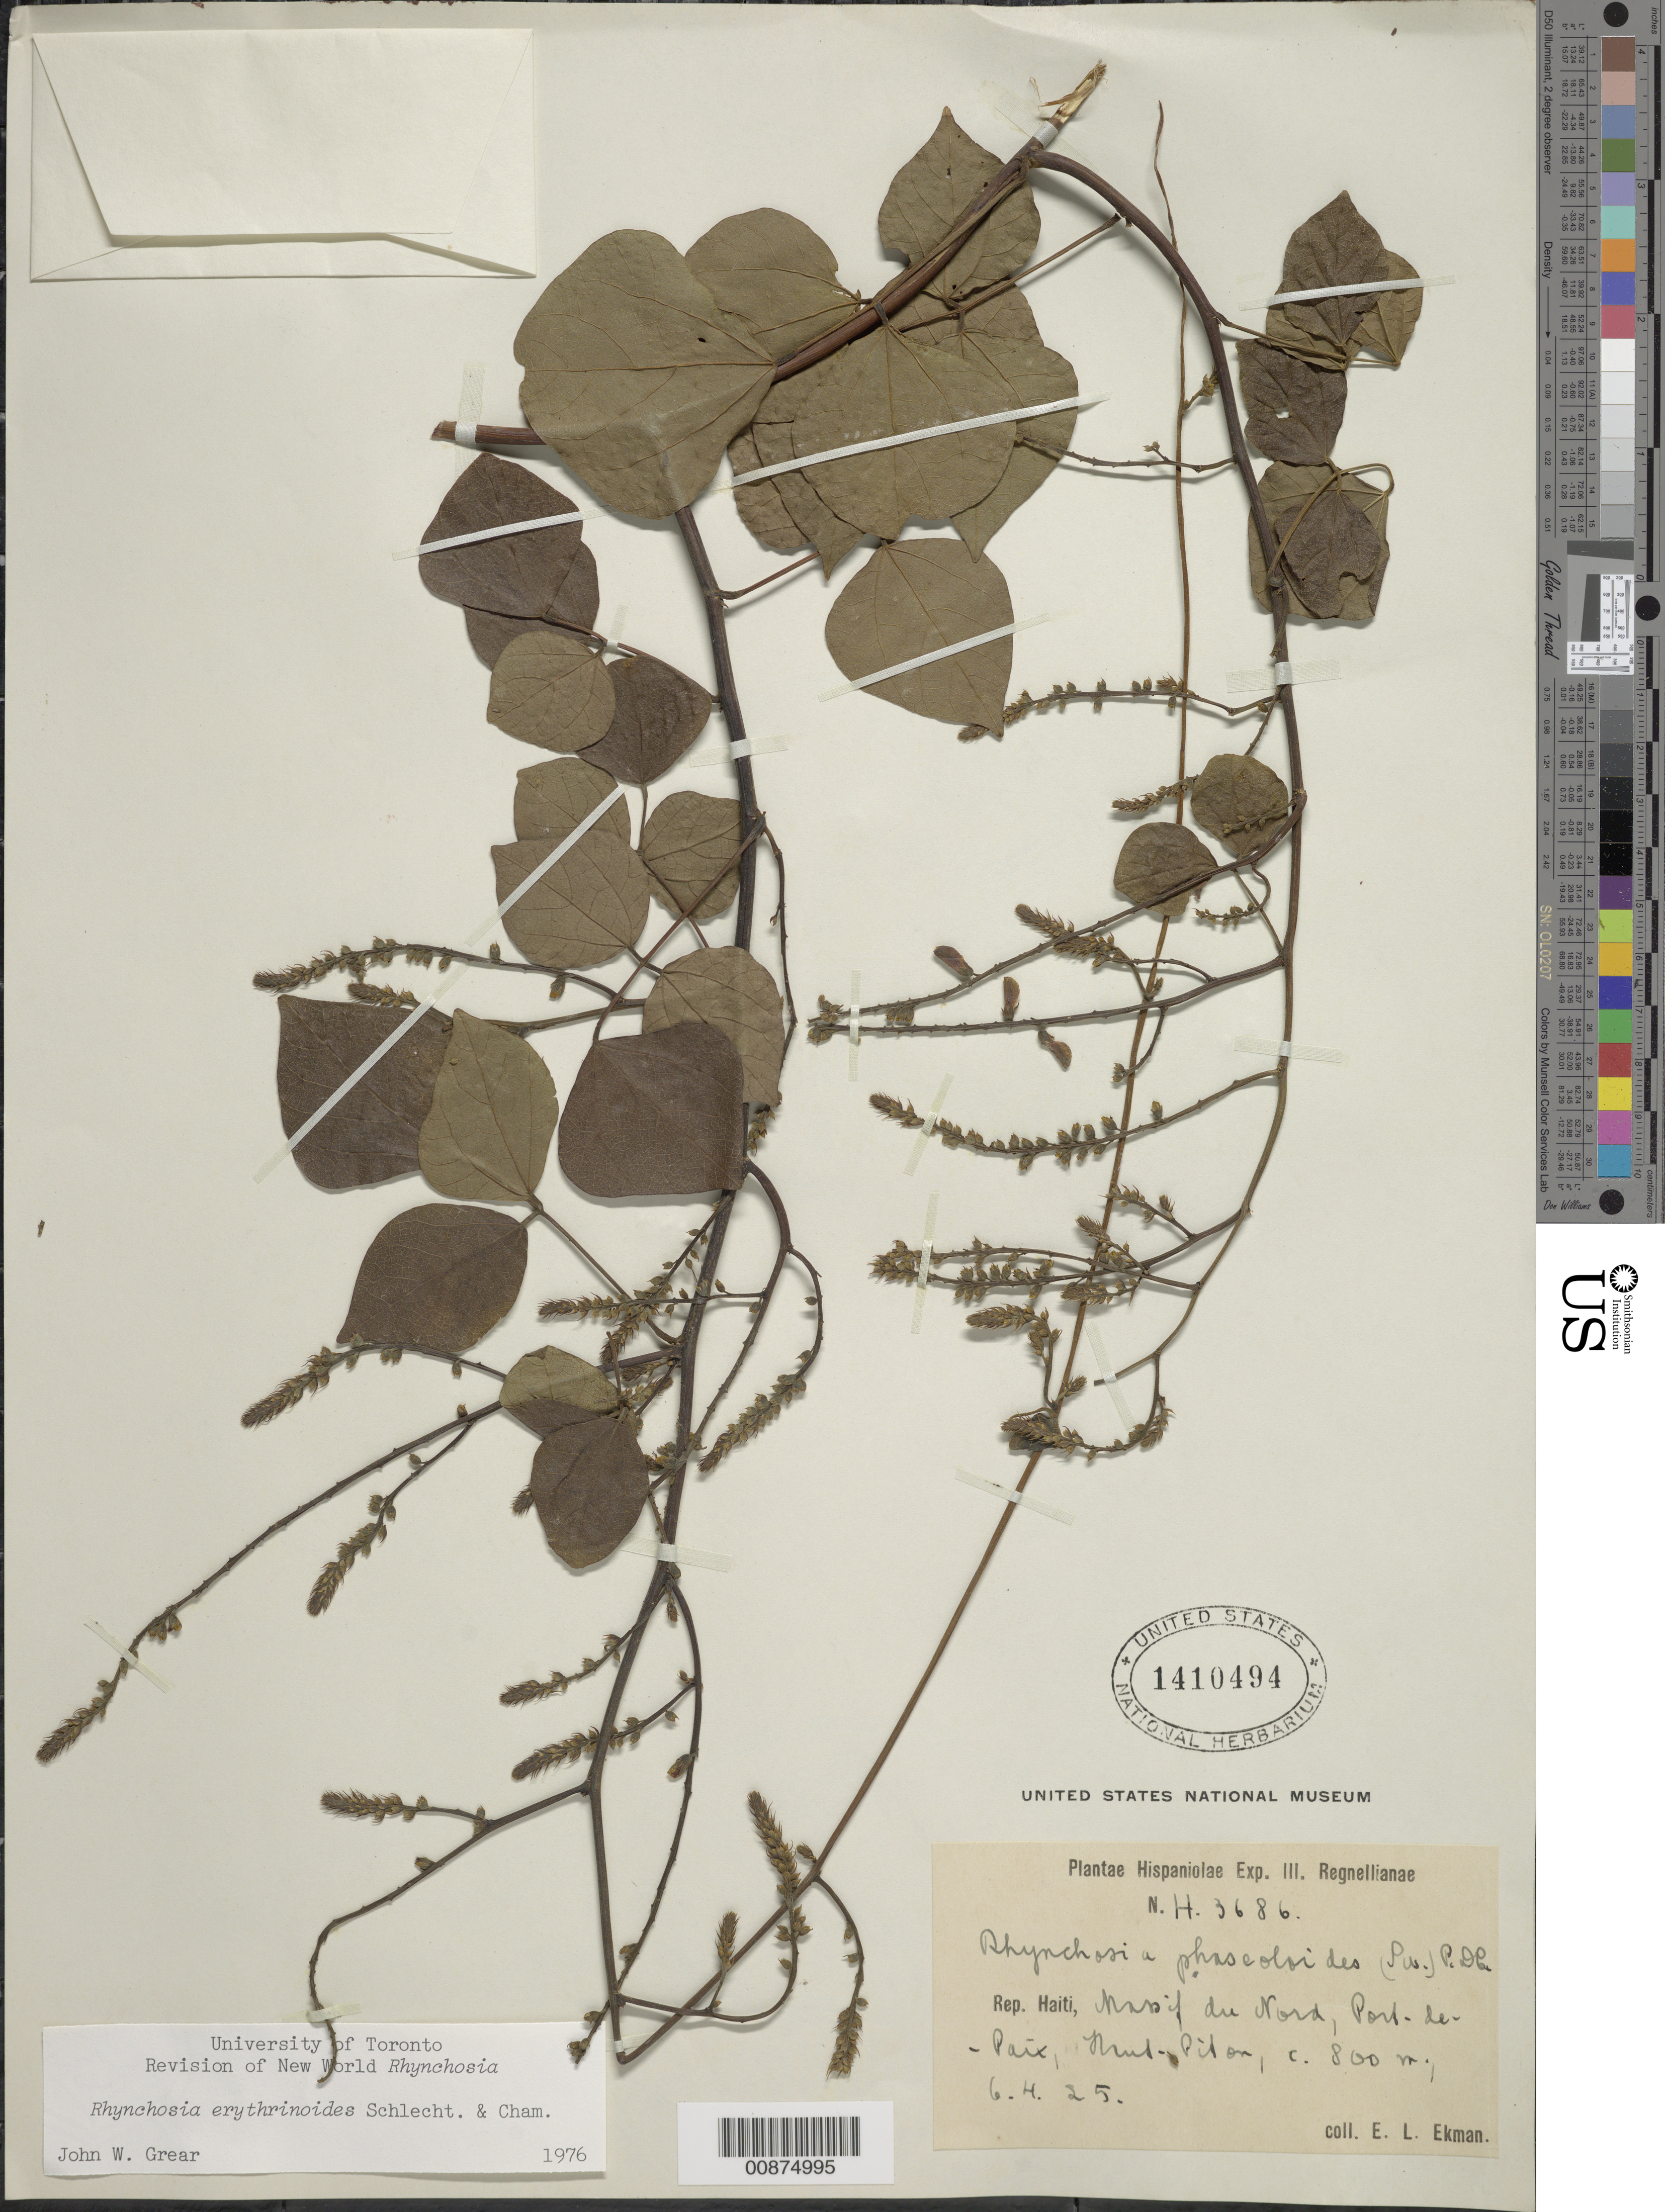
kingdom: Plantae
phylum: Tracheophyta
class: Magnoliopsida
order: Fabales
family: Fabaceae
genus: Rhynchosia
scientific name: Rhynchosia erythrinoides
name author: Schltdl. & Cham.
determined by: Grear, J. W., Jr.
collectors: E. L. Ekman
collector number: H 3686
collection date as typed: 06 Apr 1925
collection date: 1925-04-06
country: Haiti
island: Hispaniola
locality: Massif du Nord, Port-de-Paix, Haut Piton.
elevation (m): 800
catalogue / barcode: US 1410494